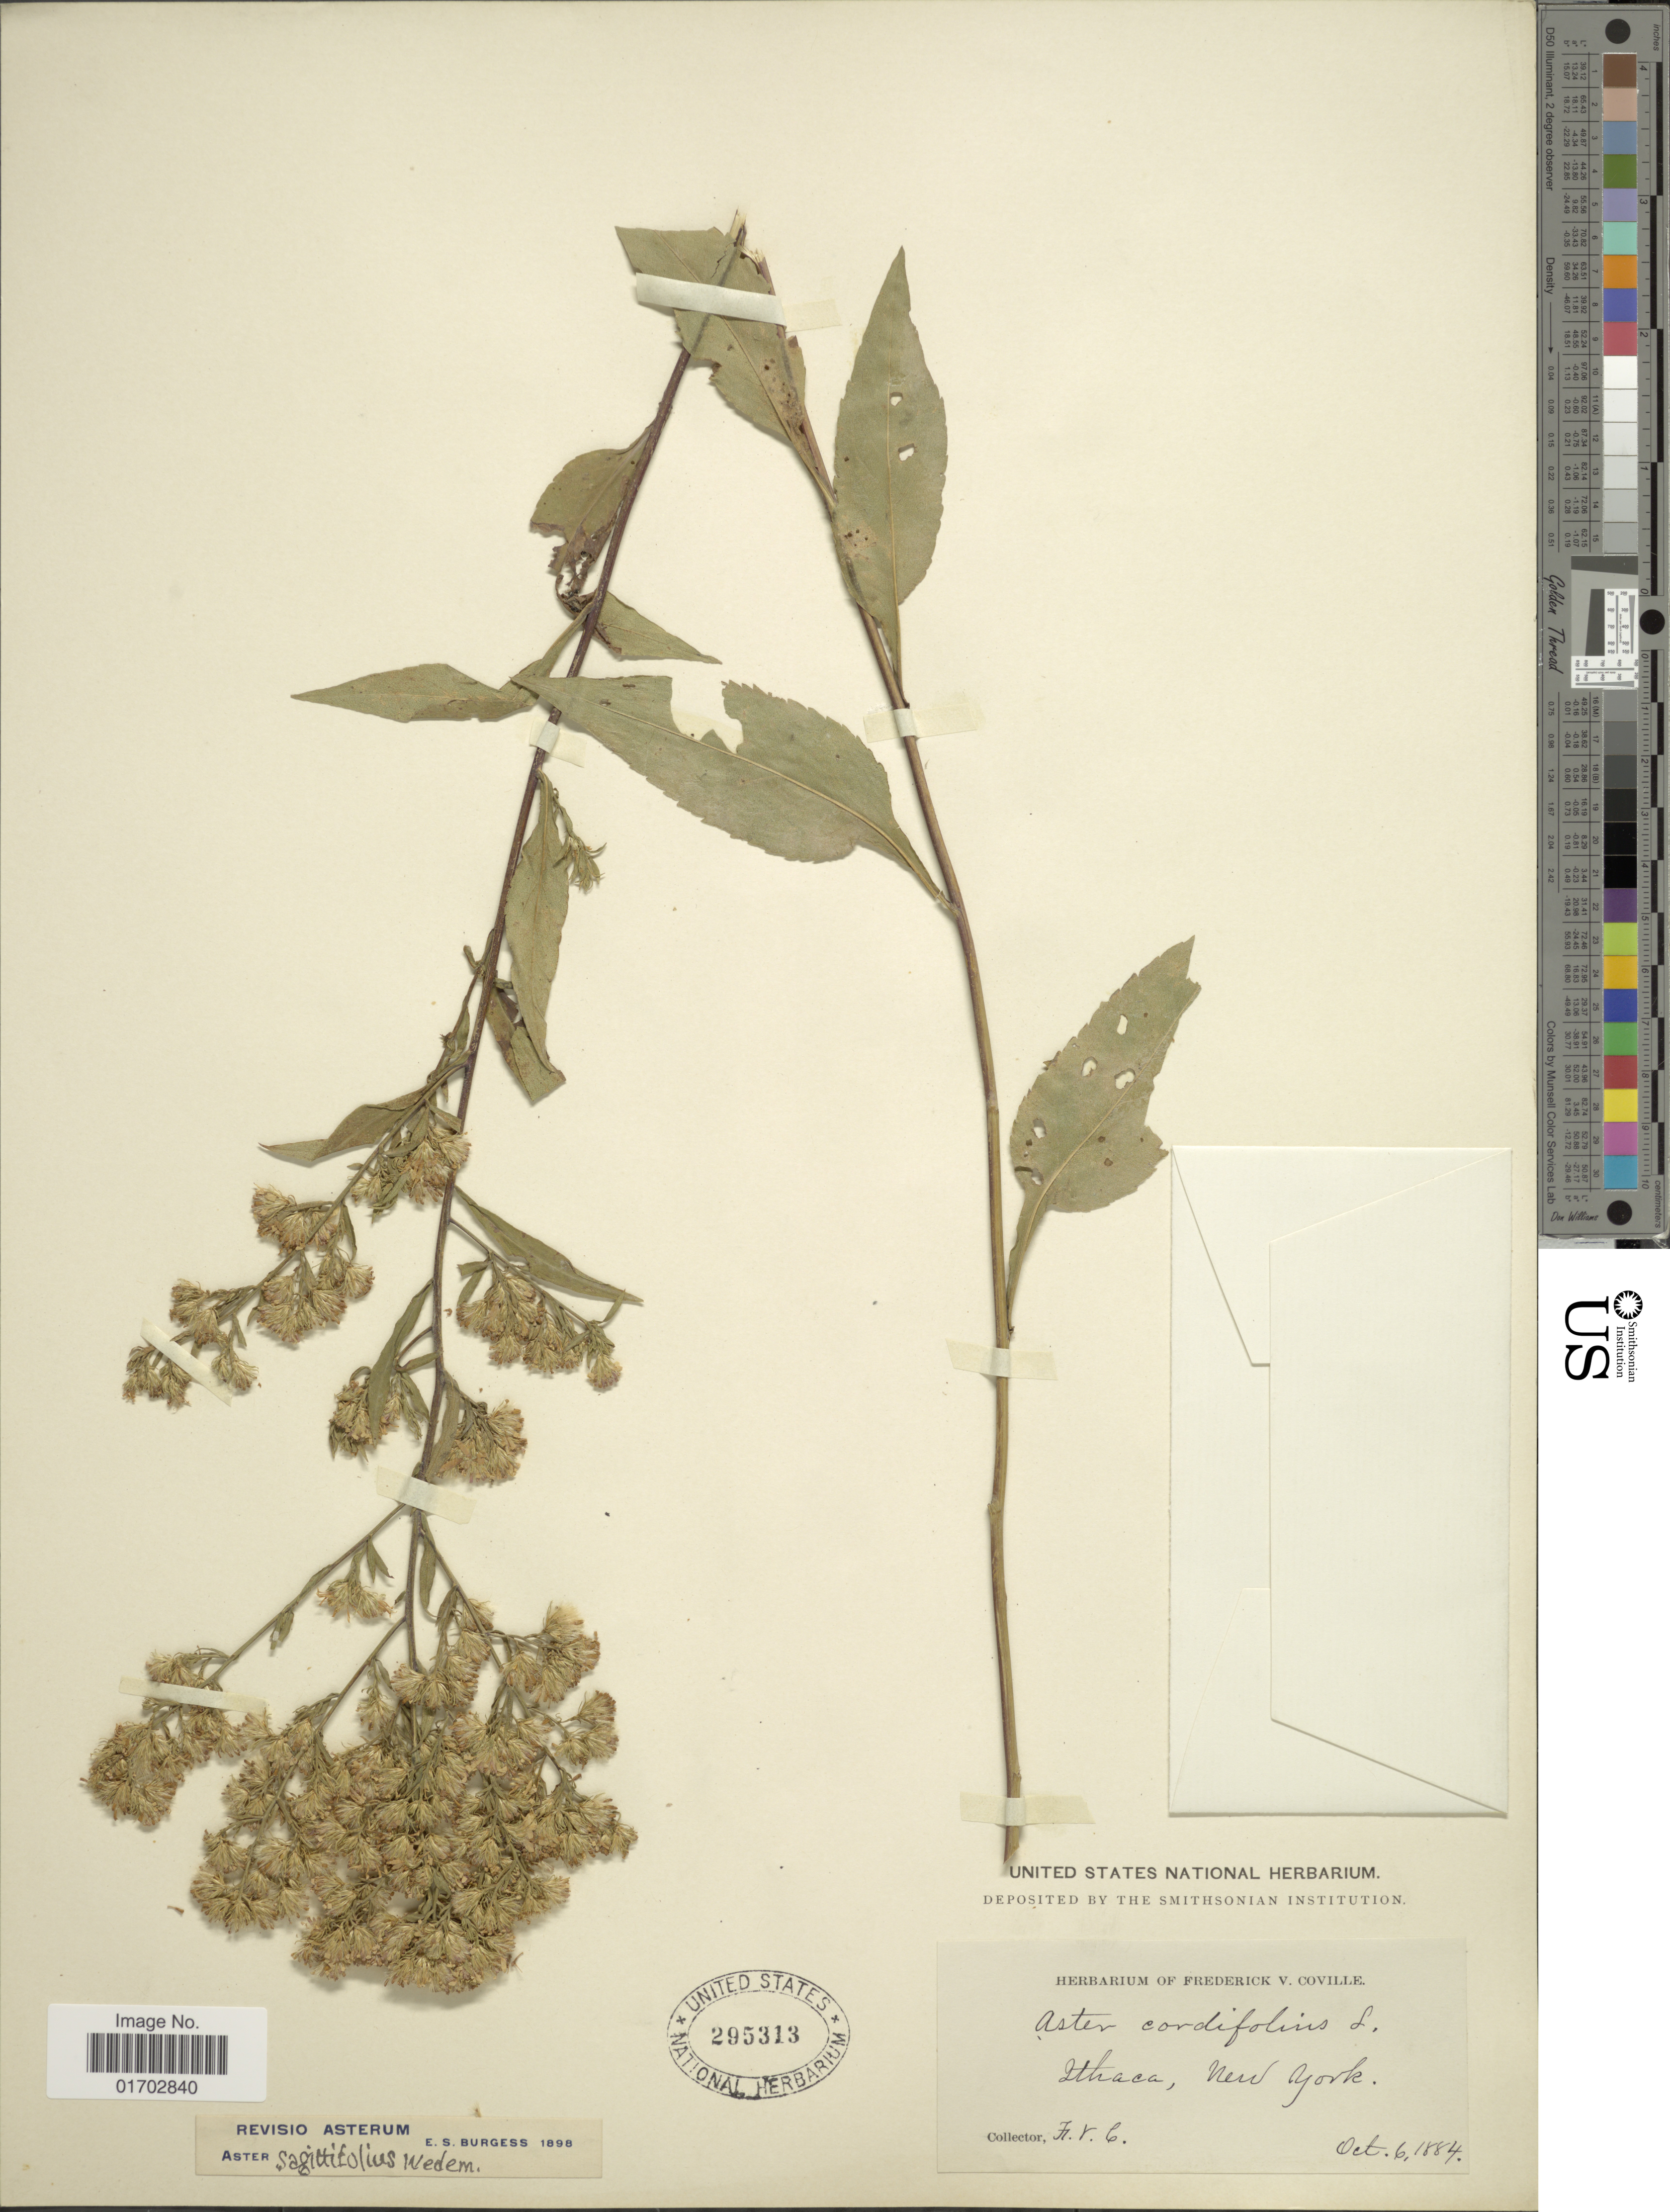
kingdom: Plantae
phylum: Tracheophyta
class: Magnoliopsida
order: Asterales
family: Asteraceae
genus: Symphyotrichum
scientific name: Symphyotrichum sagittifolium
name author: (Wedem. ex Willd.) G.L. Nesom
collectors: F. V. Coville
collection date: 1884-10-06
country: United States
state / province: New York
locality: Ithaca.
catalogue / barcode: US 295313